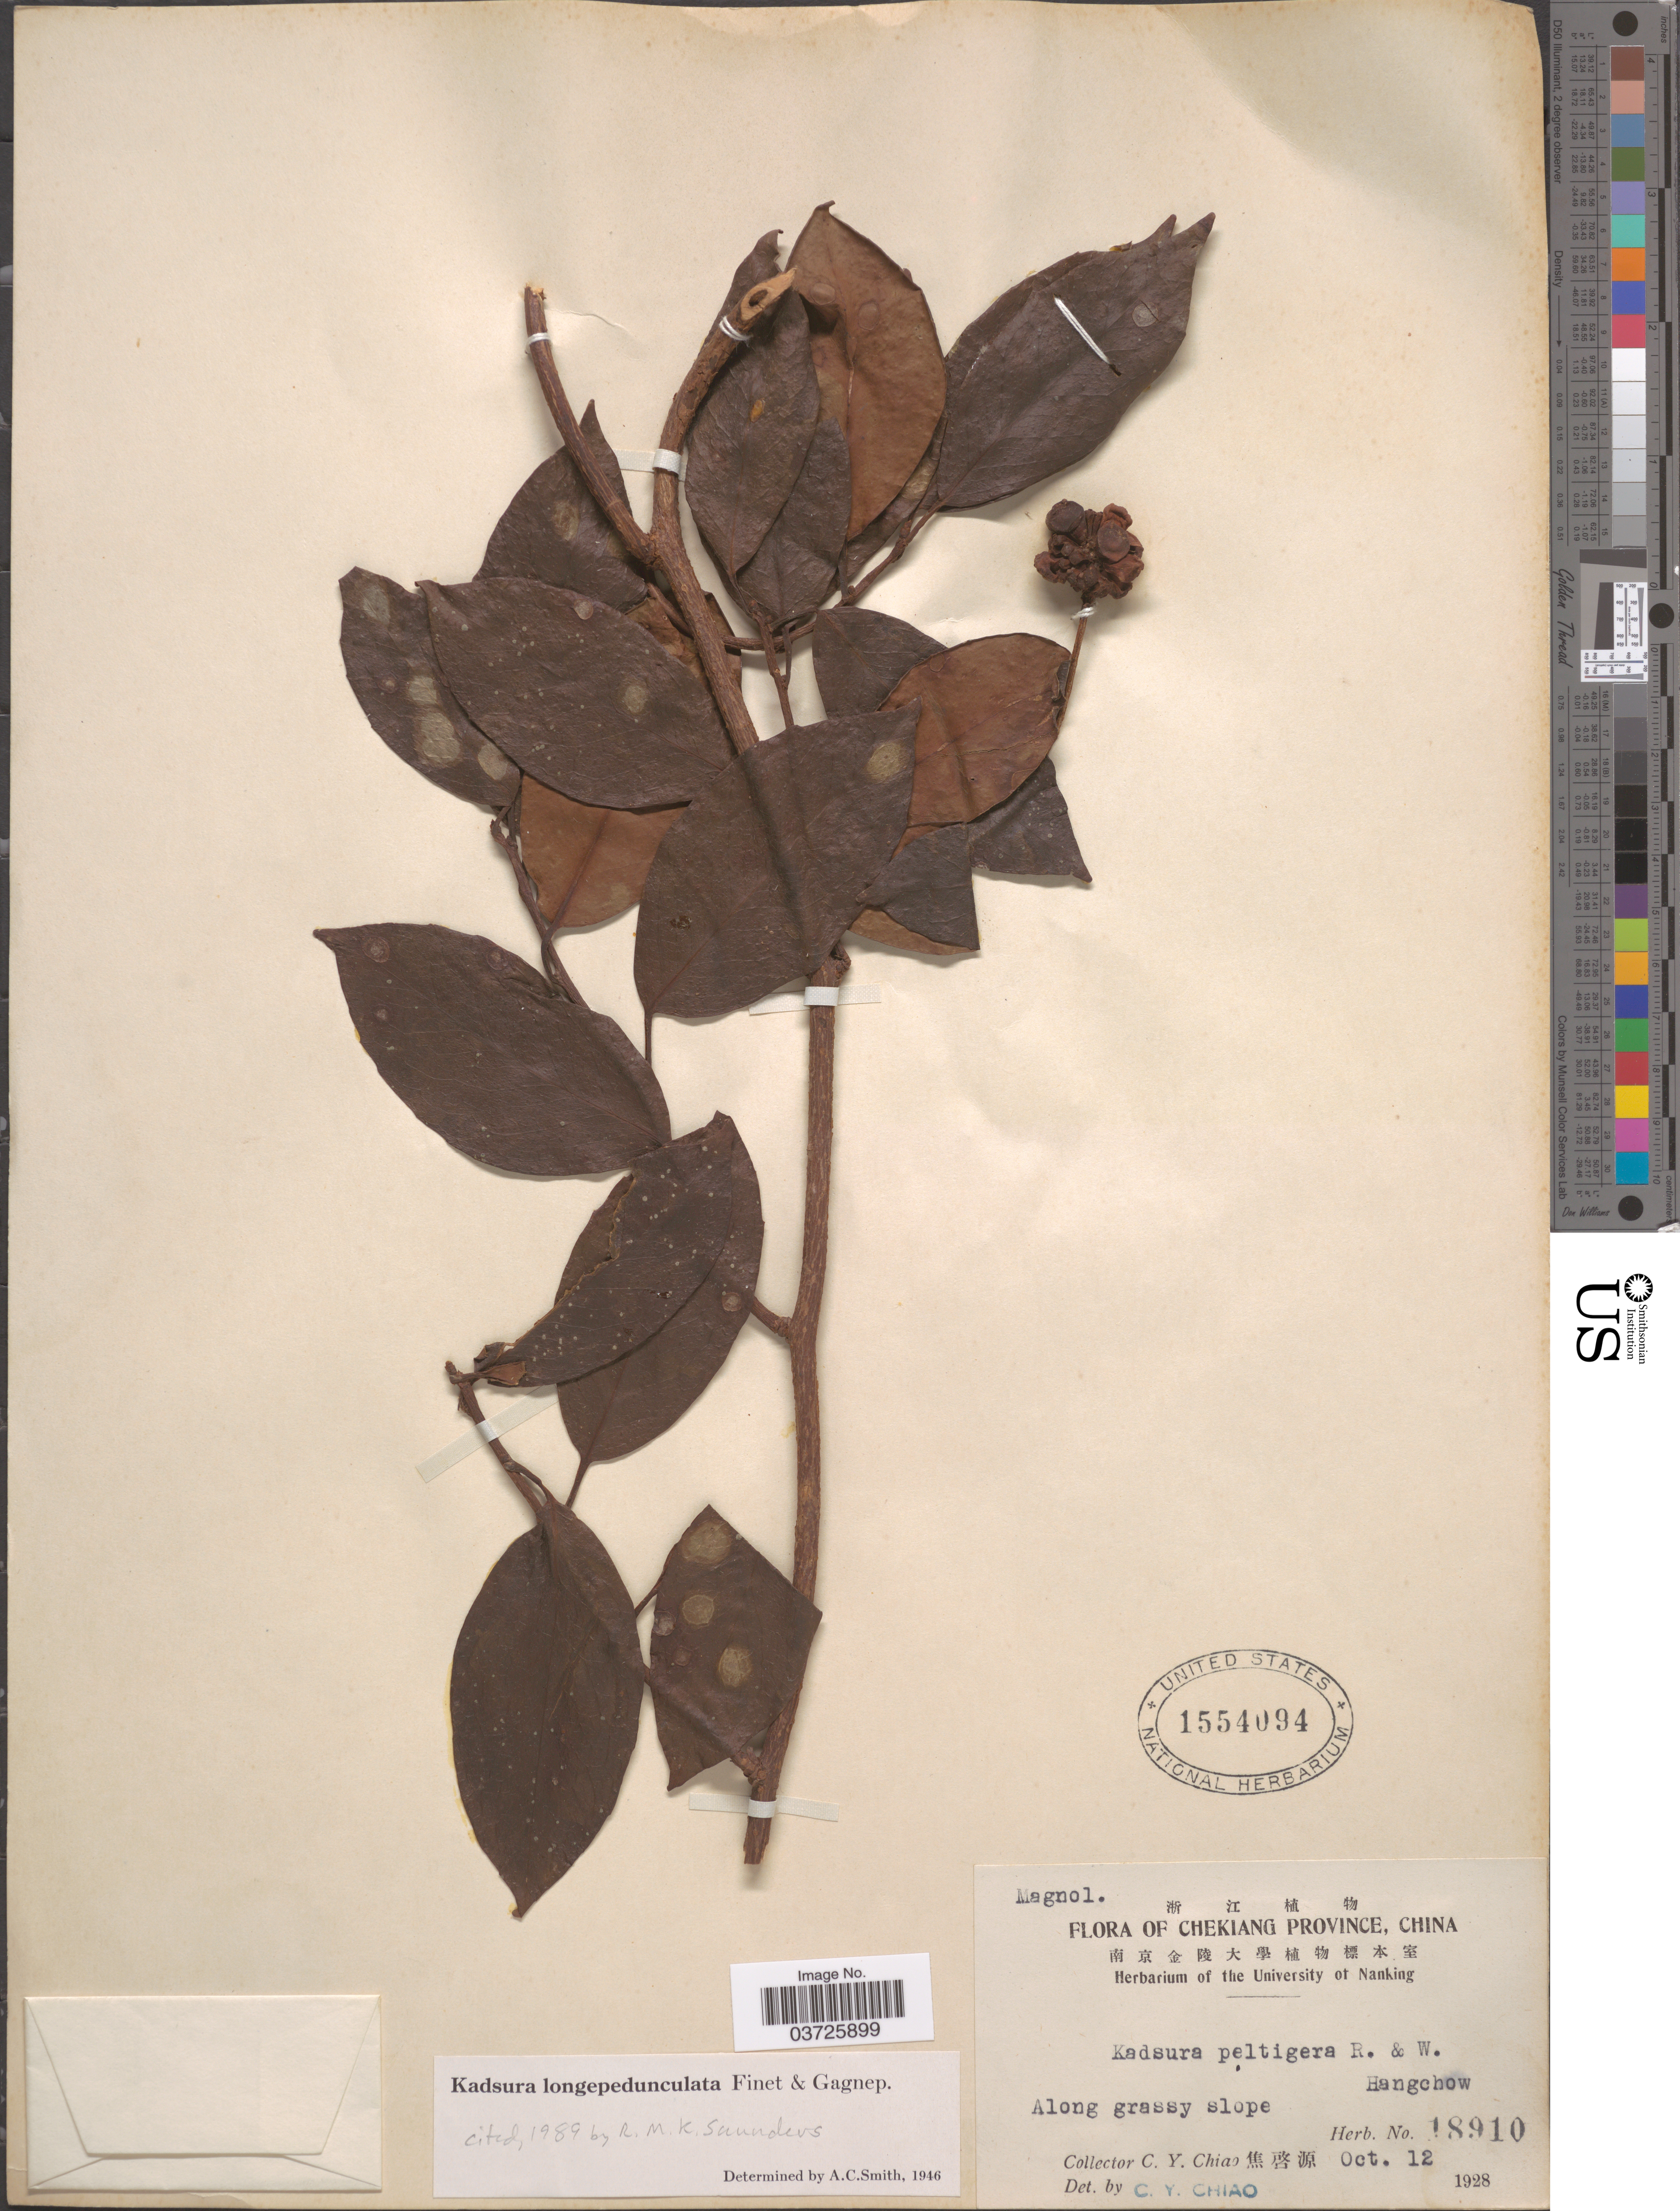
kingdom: Plantae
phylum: Tracheophyta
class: Magnoliopsida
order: Austrobaileyales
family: Schisandraceae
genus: Kadsura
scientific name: Kadsura longepedunculata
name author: Finet & Gagnep.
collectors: C. Y. Chiao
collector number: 18910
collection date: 1928-10-12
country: China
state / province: Zhejiang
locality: Chekiang Province. Hangchow.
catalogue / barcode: US 1554094